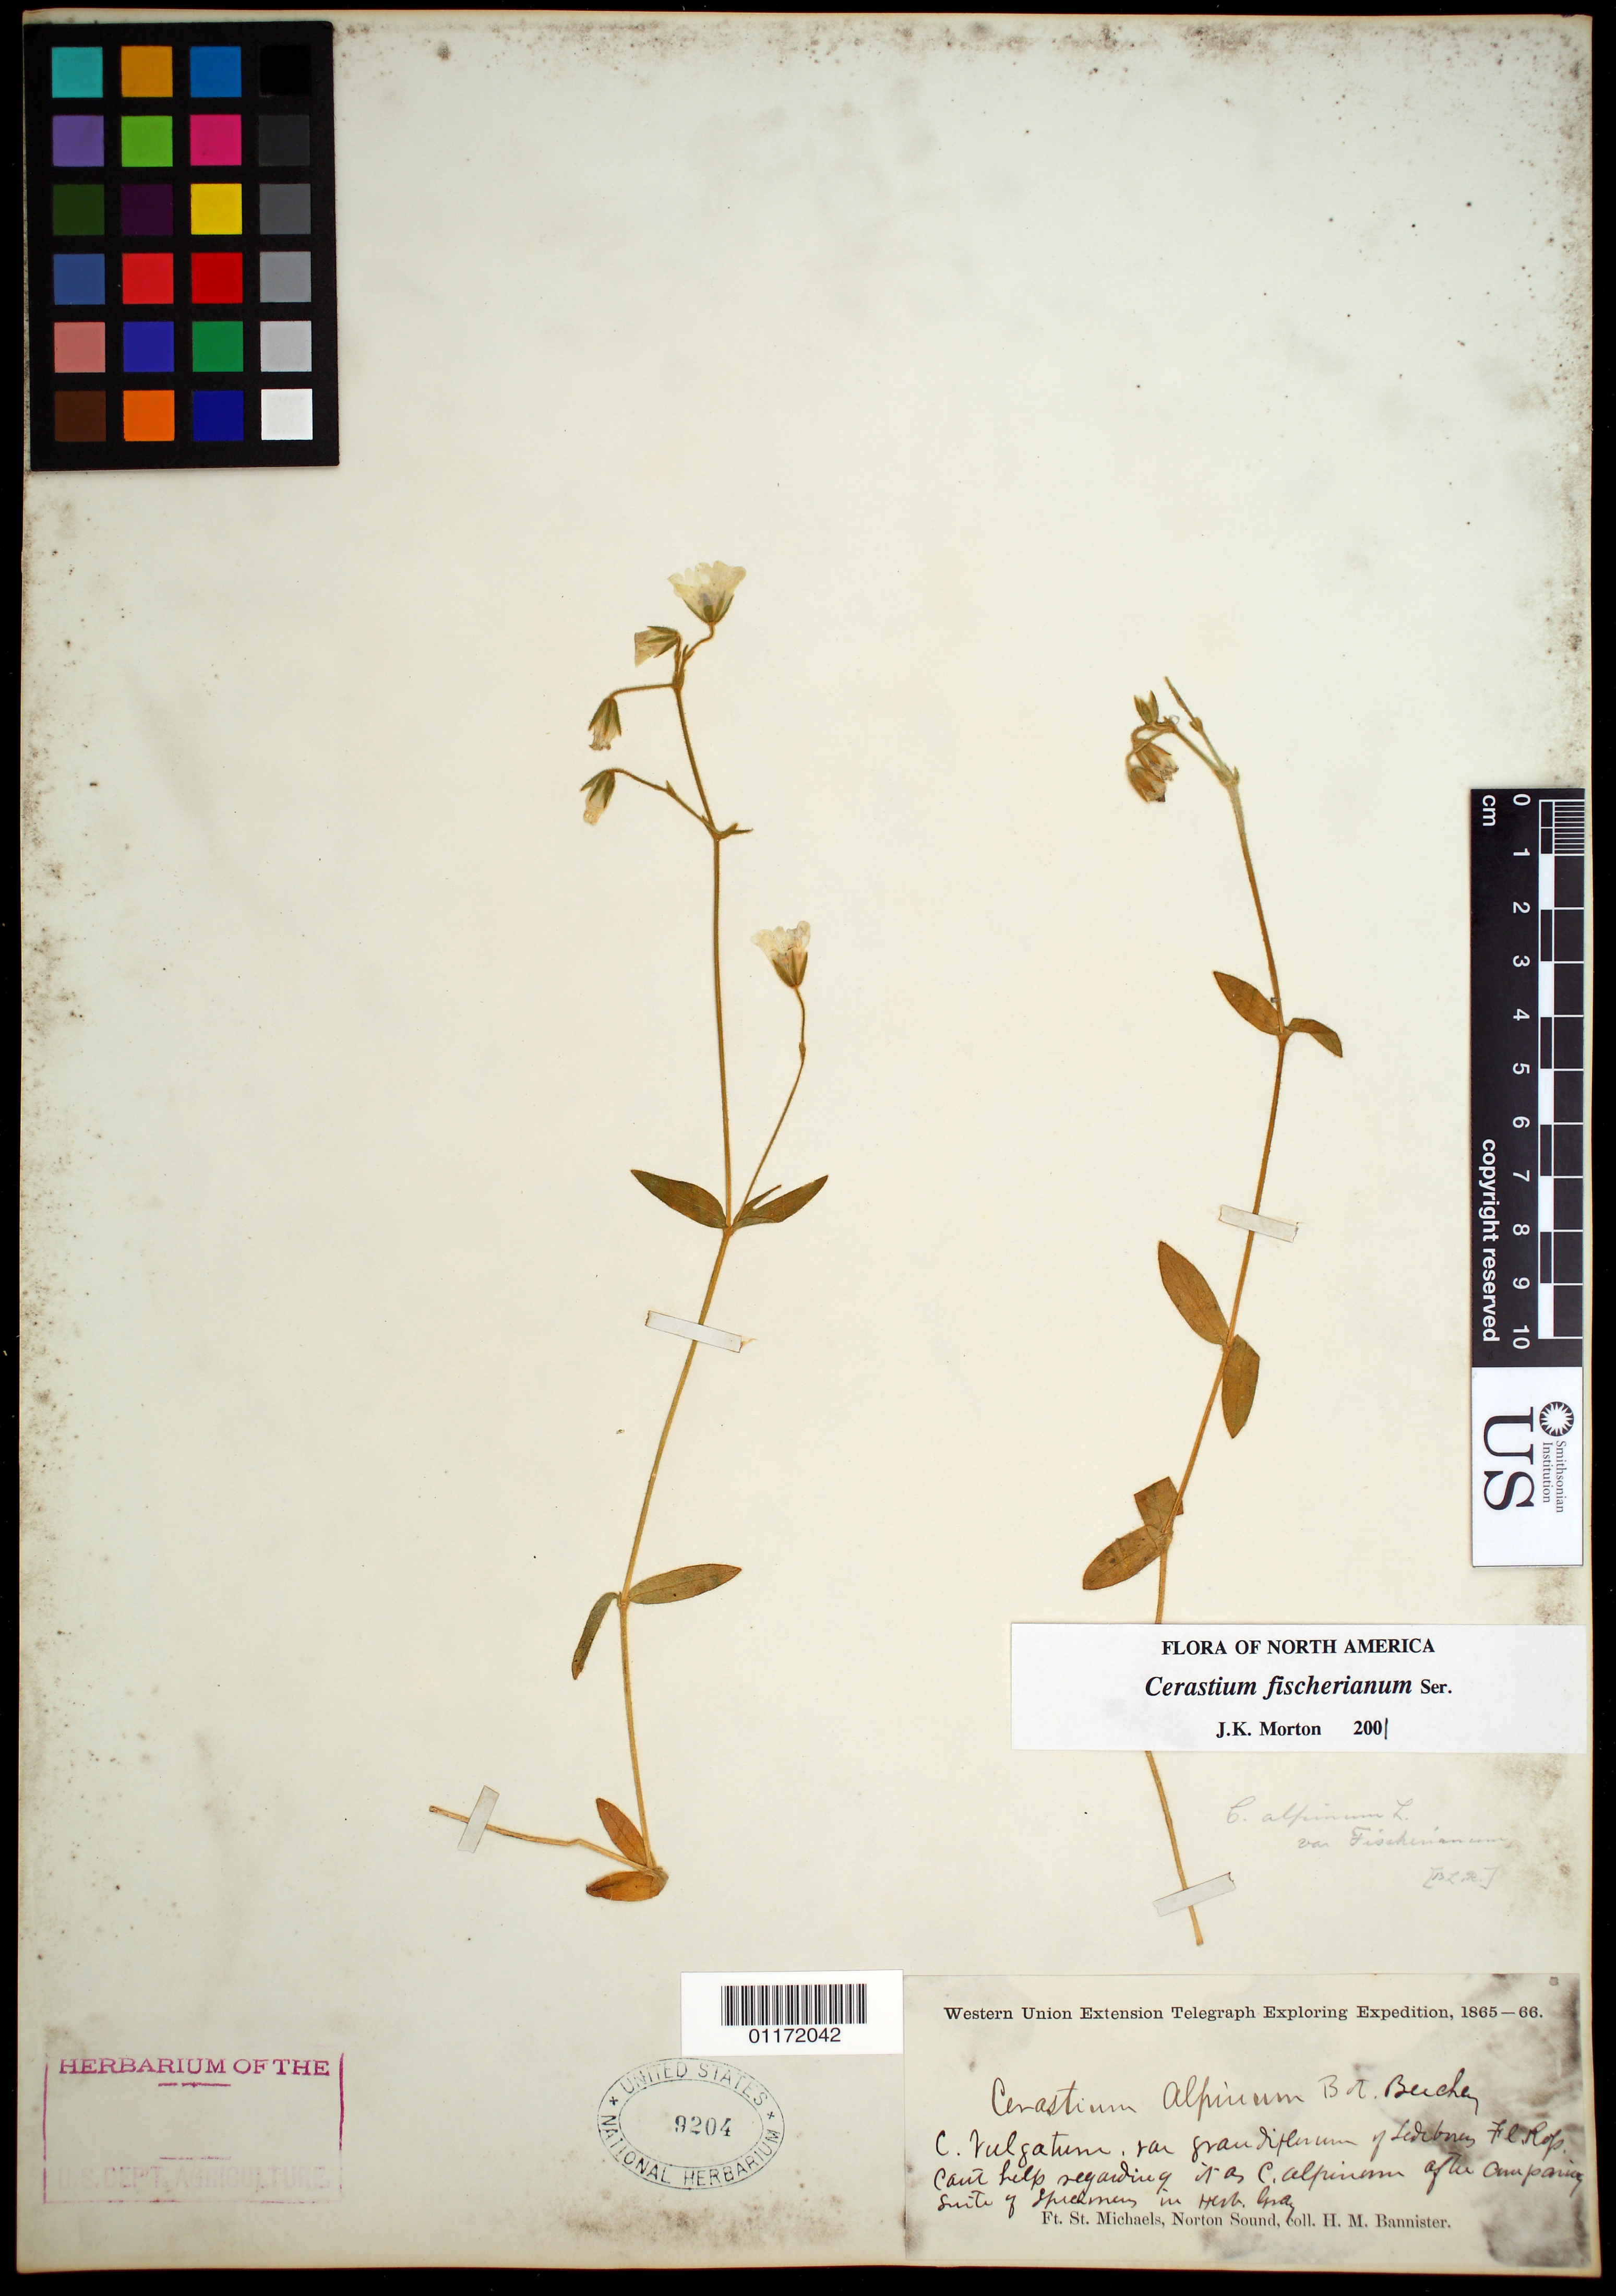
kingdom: Plantae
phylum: Tracheophyta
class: Magnoliopsida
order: Caryophyllales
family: Caryophyllaceae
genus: Cerastium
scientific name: Cerastium fischerianum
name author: Ser.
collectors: H. Bannister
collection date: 1865/1866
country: United States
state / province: Alaska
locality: Ft. St. Michaels, Norton Sound.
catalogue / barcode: US 9204